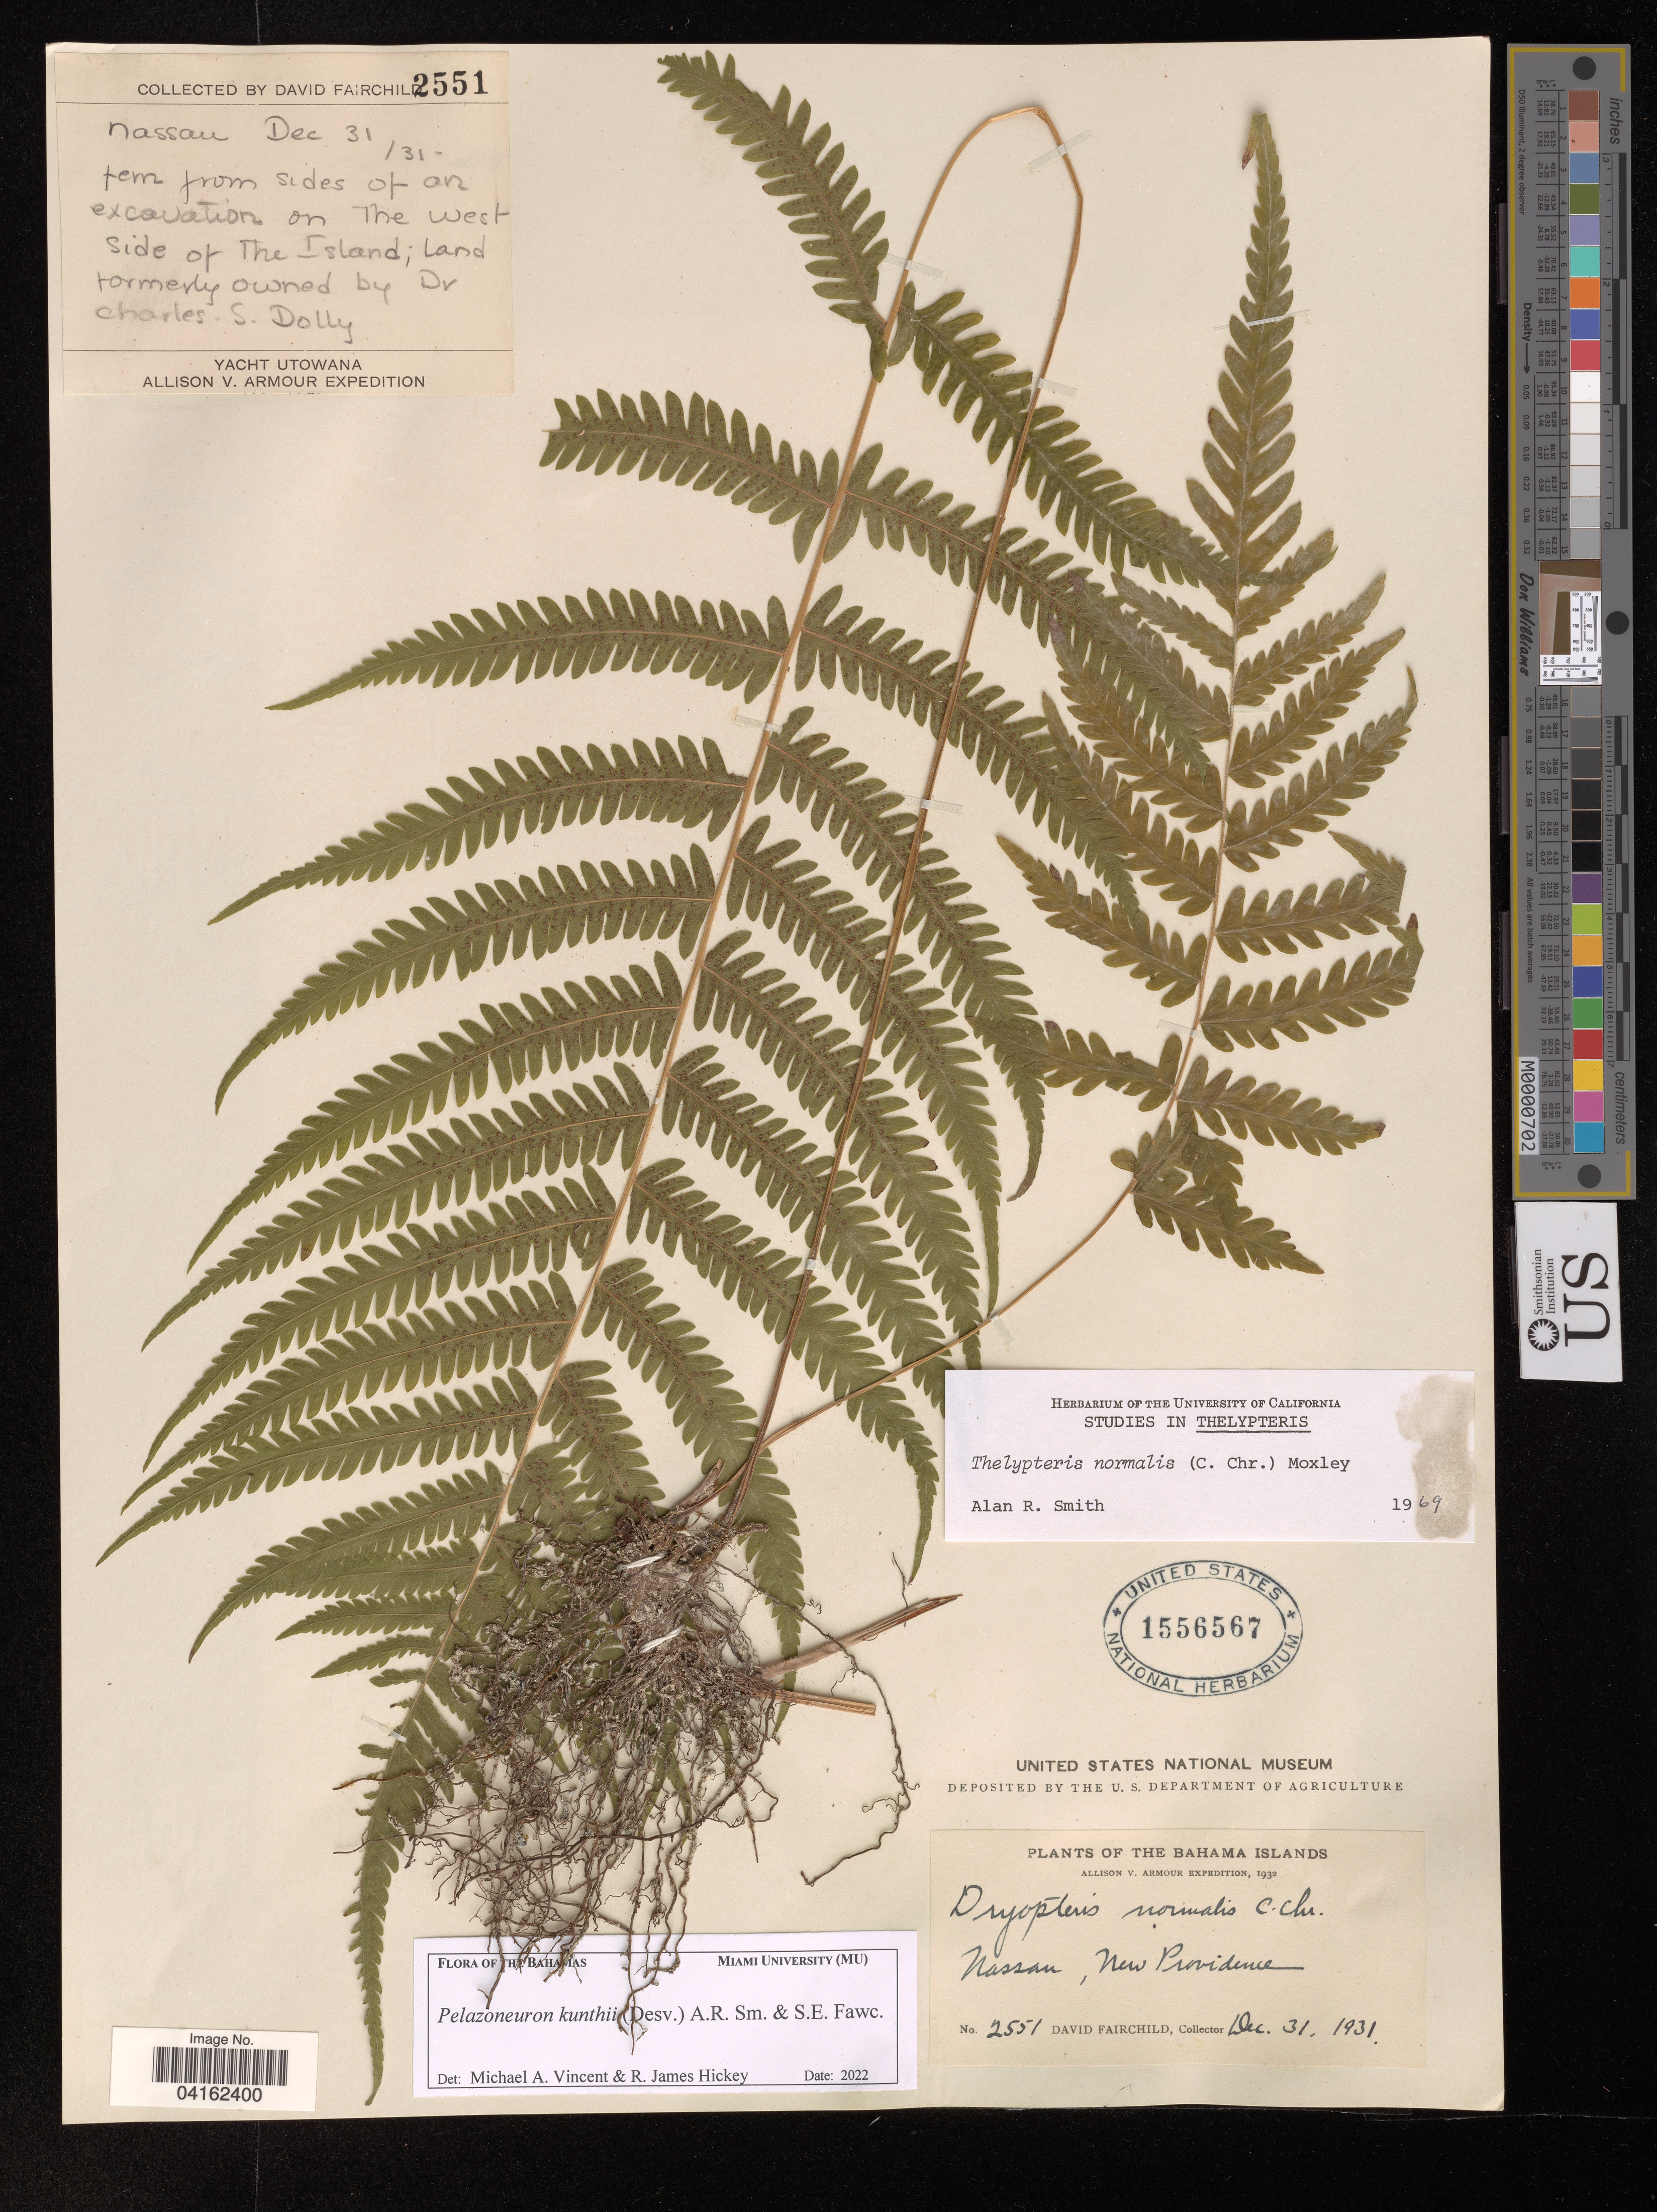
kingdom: Plantae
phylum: Tracheophyta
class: Polypodiopsida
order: Polypodiales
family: Thelypteridaceae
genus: Pelazoneuron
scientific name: Pelazoneuron kunthii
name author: (Desv.) A.R. Sm. & Fawcett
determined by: Vicent, Michael A.; Hickey, R. J.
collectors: D. Fairchild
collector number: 2551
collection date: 1931-12-31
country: Bahamas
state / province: New Providence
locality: Nassou fern from sides of an excavation on the west side of the Island; Land formerly owned by Dr charles. S. Dolly.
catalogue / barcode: US 1556567